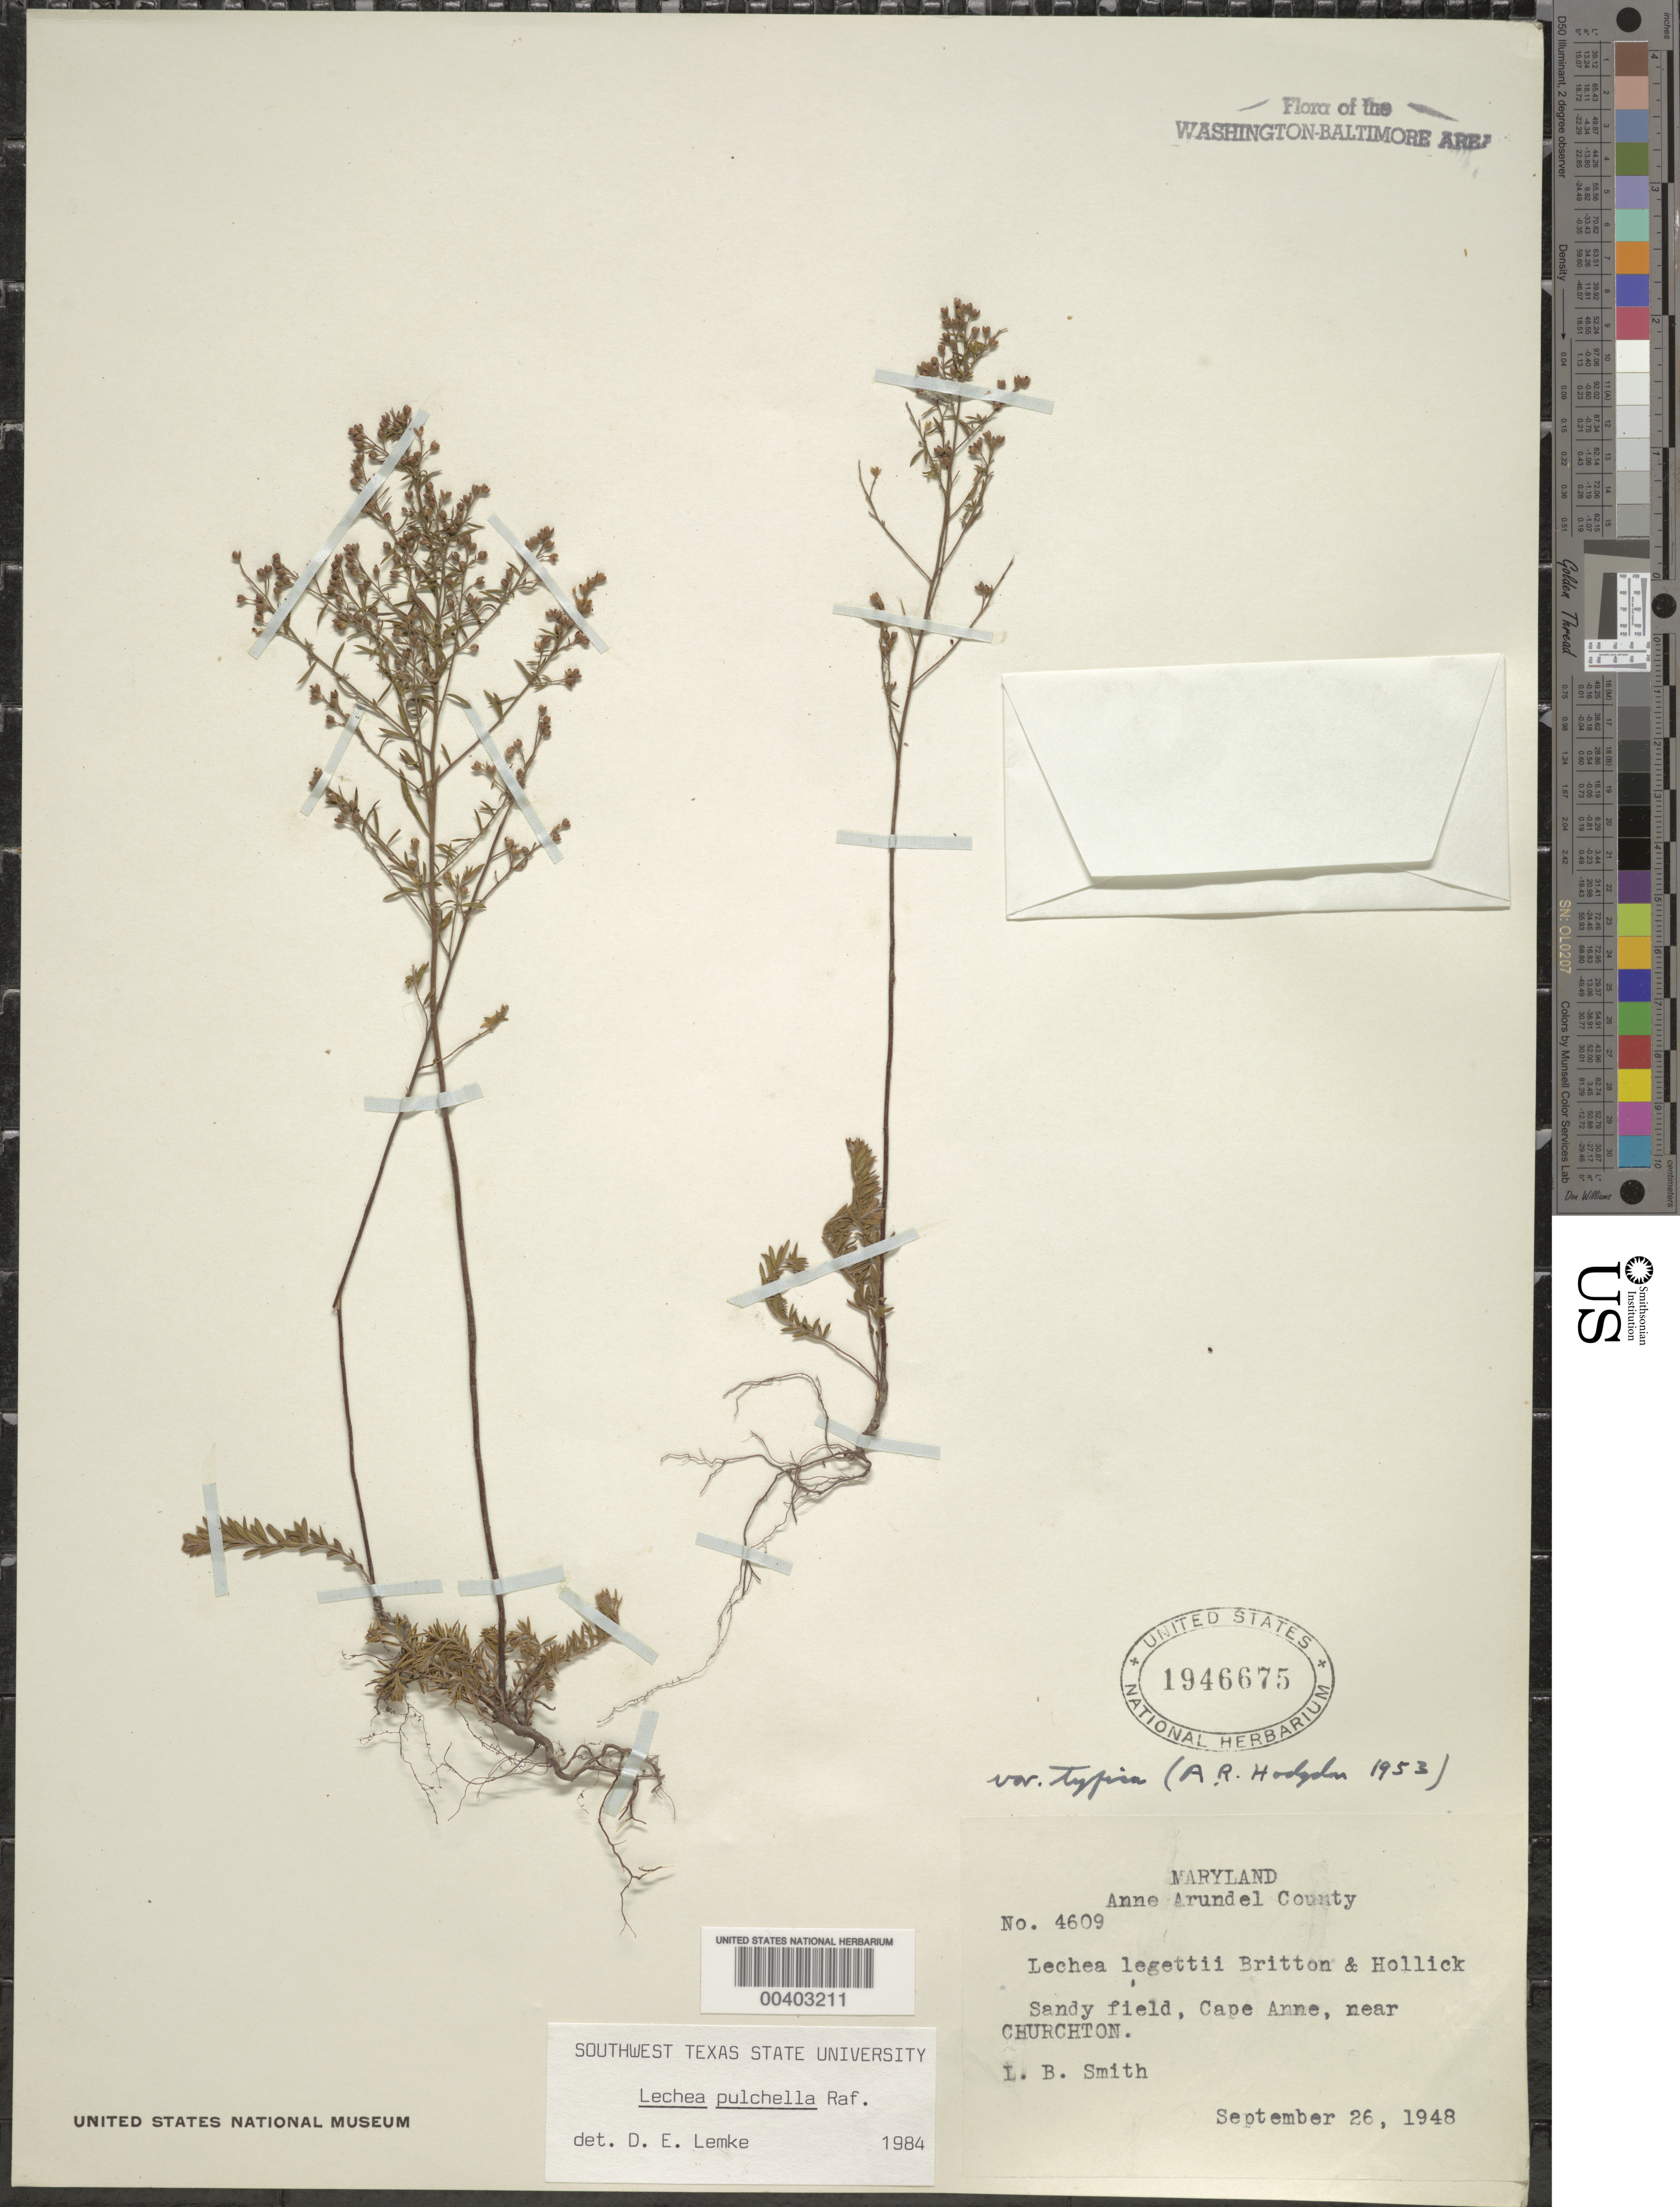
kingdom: Plantae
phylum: Tracheophyta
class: Magnoliopsida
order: Malvales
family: Cistaceae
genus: Lechea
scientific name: Lechea pulchella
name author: Raf.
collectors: L. Smith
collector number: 4609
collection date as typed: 26 Sep 1948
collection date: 1948-09-26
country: United States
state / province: Maryland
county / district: Anne Arundel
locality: Cape Anne, Churchton vicinity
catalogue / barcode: US 1946675